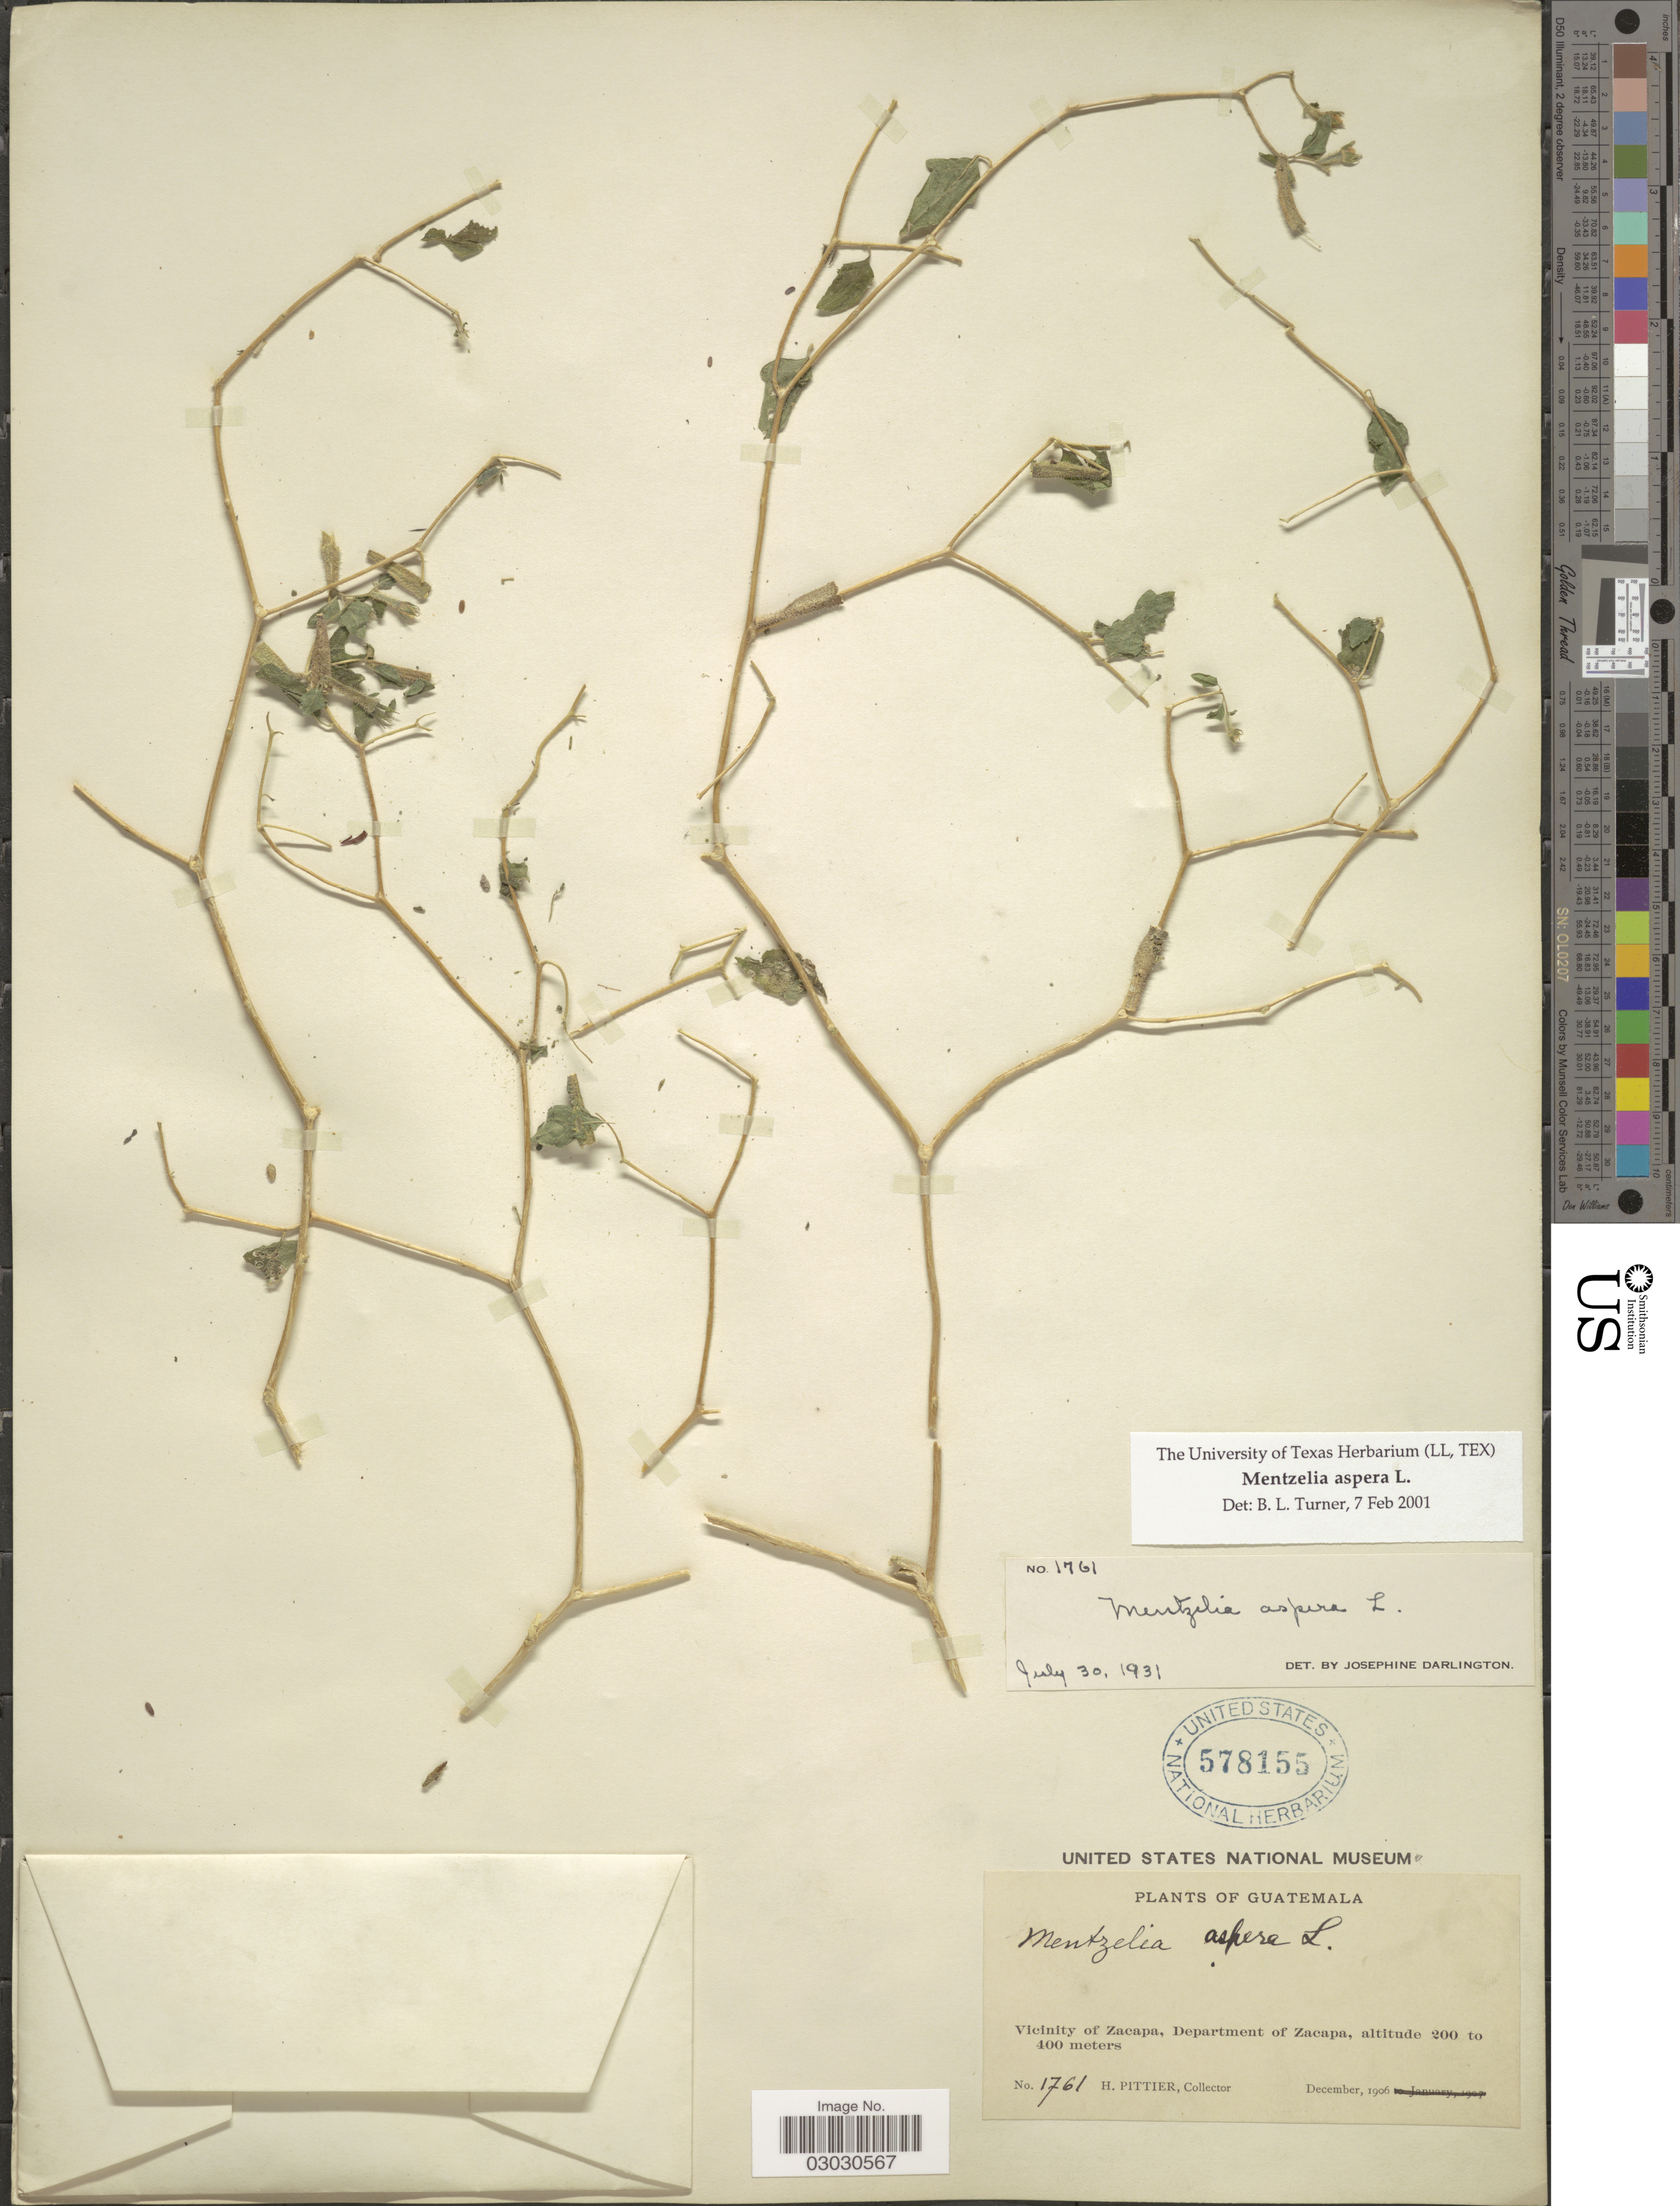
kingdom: Plantae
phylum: Tracheophyta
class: Magnoliopsida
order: Cornales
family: Loasaceae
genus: Mentzelia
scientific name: Mentzelia aspera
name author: L.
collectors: H. F. Pittier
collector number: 1761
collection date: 1906-12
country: Guatemala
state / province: Zacapa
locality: Vicinity of Zacapa, Dapartment of Zacapa.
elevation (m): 200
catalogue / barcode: US 578155